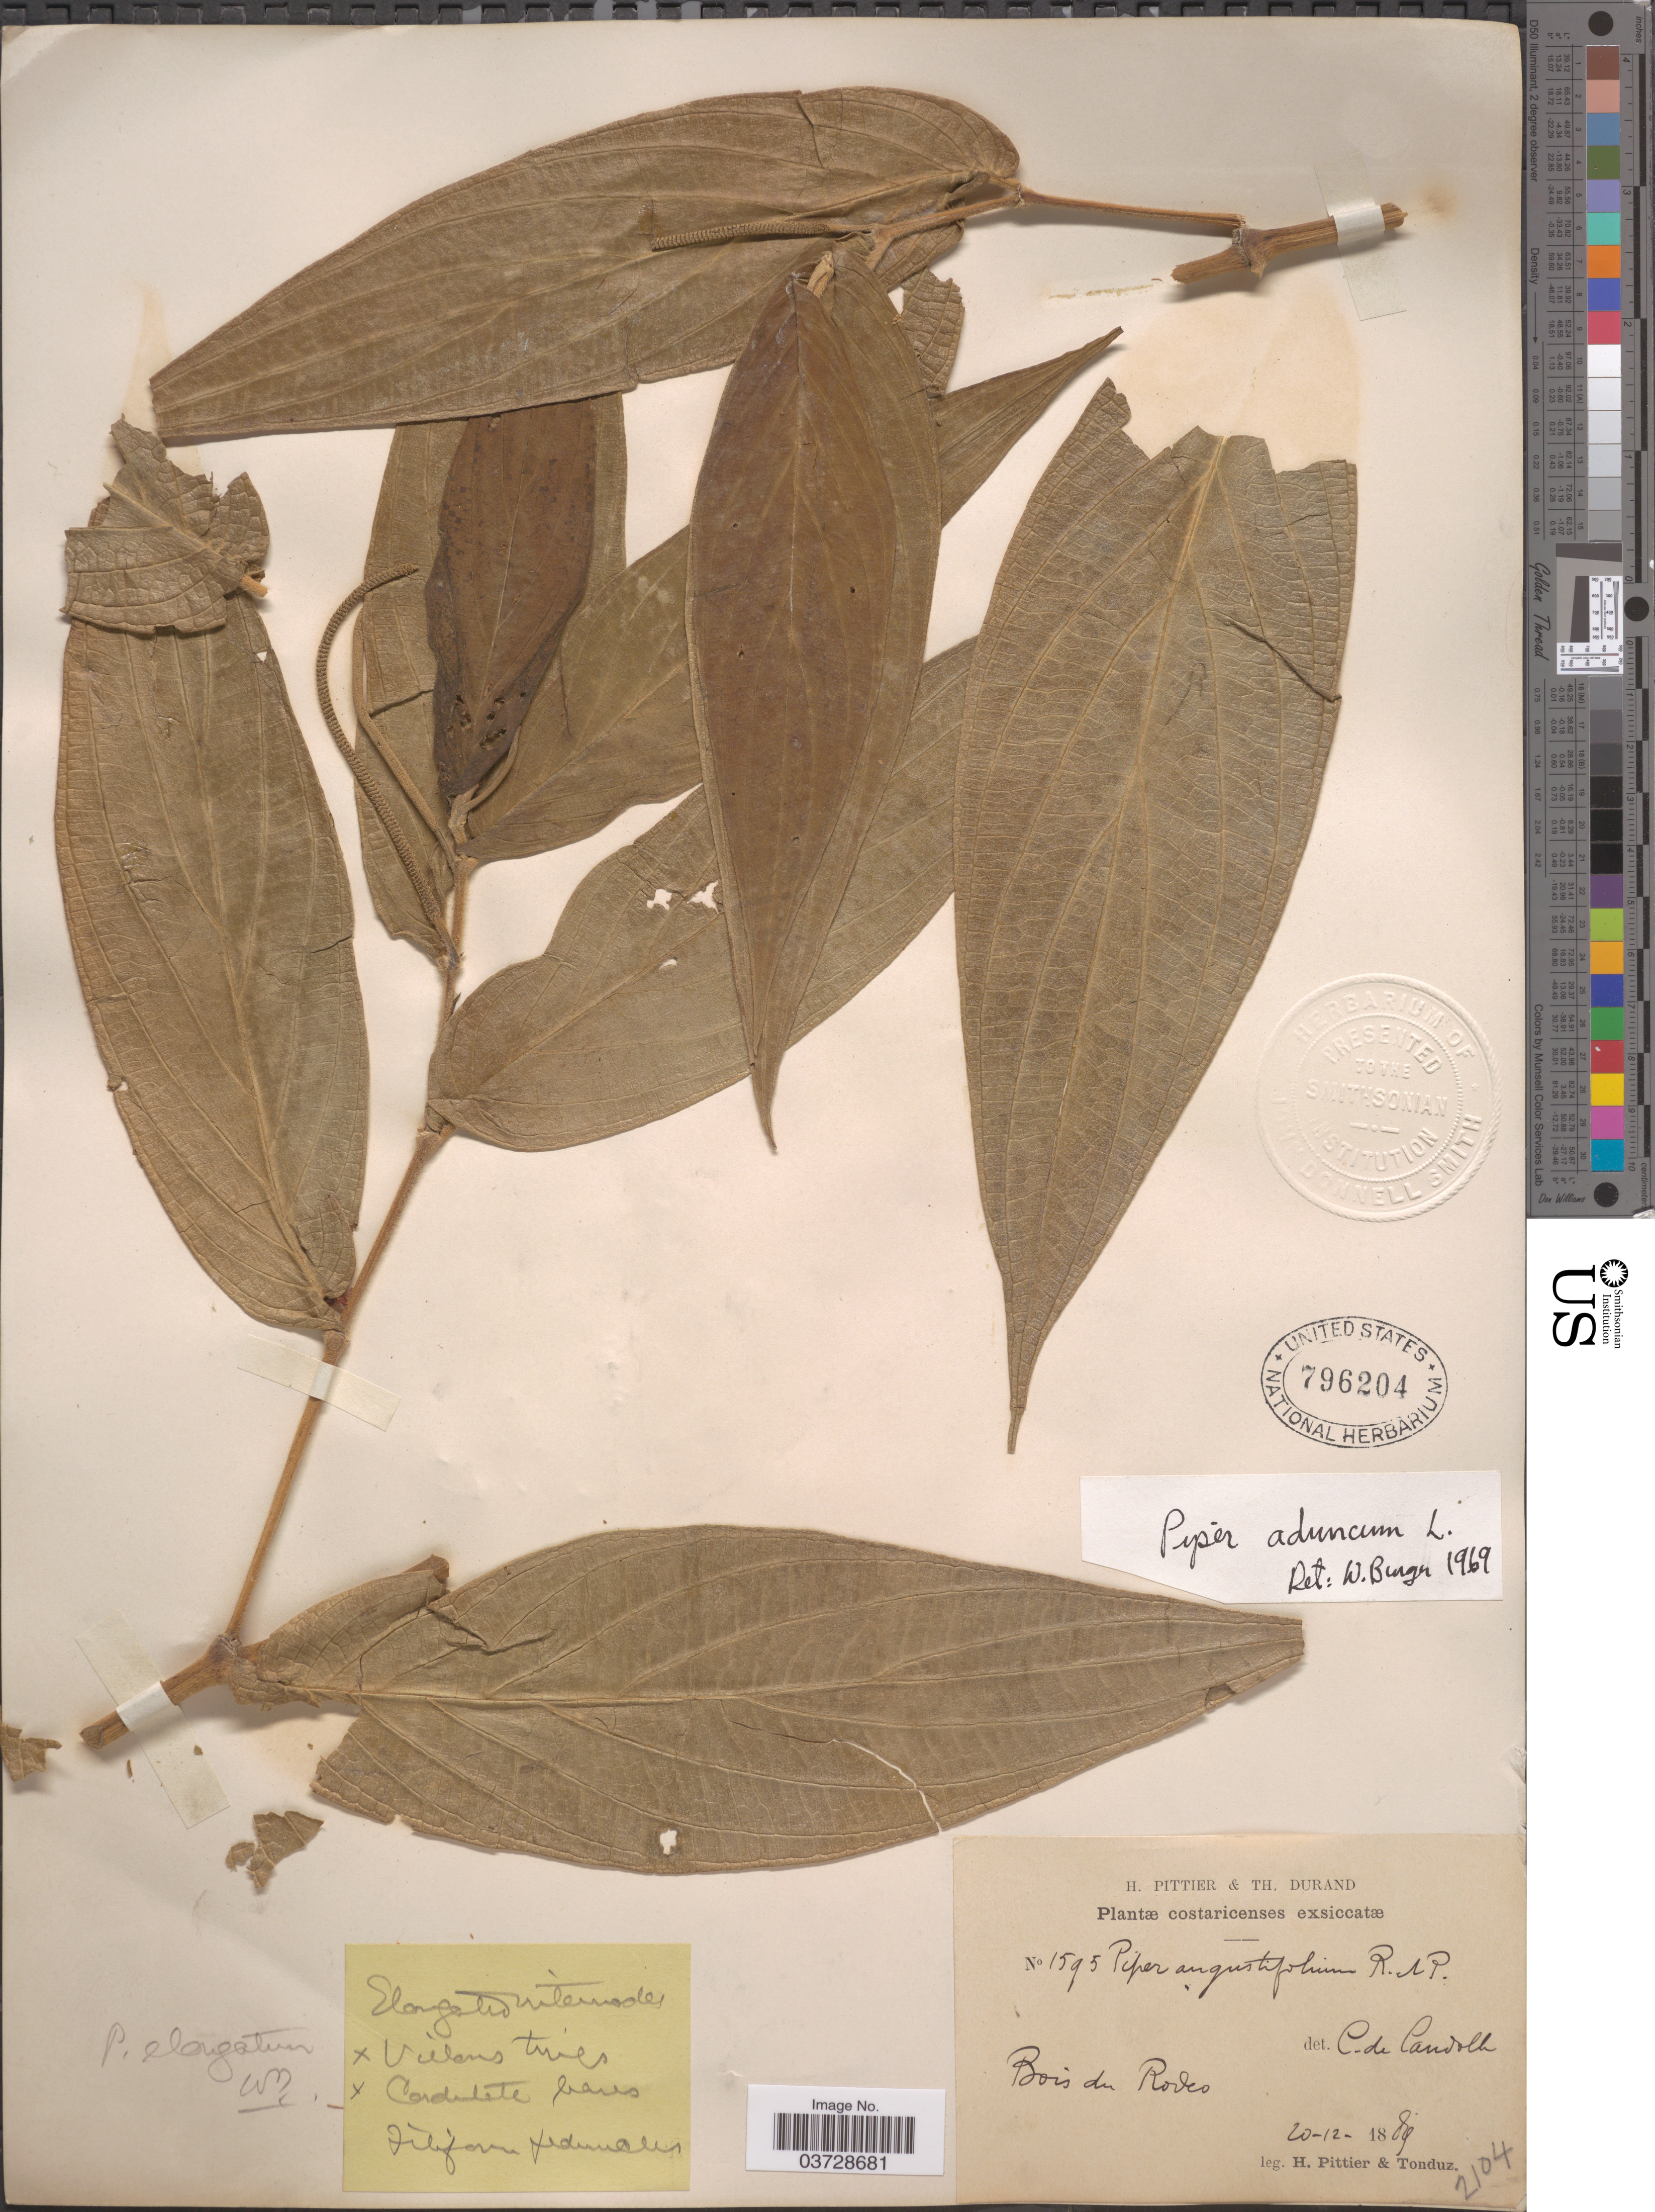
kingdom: Plantae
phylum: Tracheophyta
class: Magnoliopsida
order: Piperales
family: Piperaceae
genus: Piper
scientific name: Piper aduncum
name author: L.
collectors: H. F. Pittier & Tonduz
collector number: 1595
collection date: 1889-12-20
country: Costa Rica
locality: Bois du Rodeo.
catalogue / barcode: US 796204